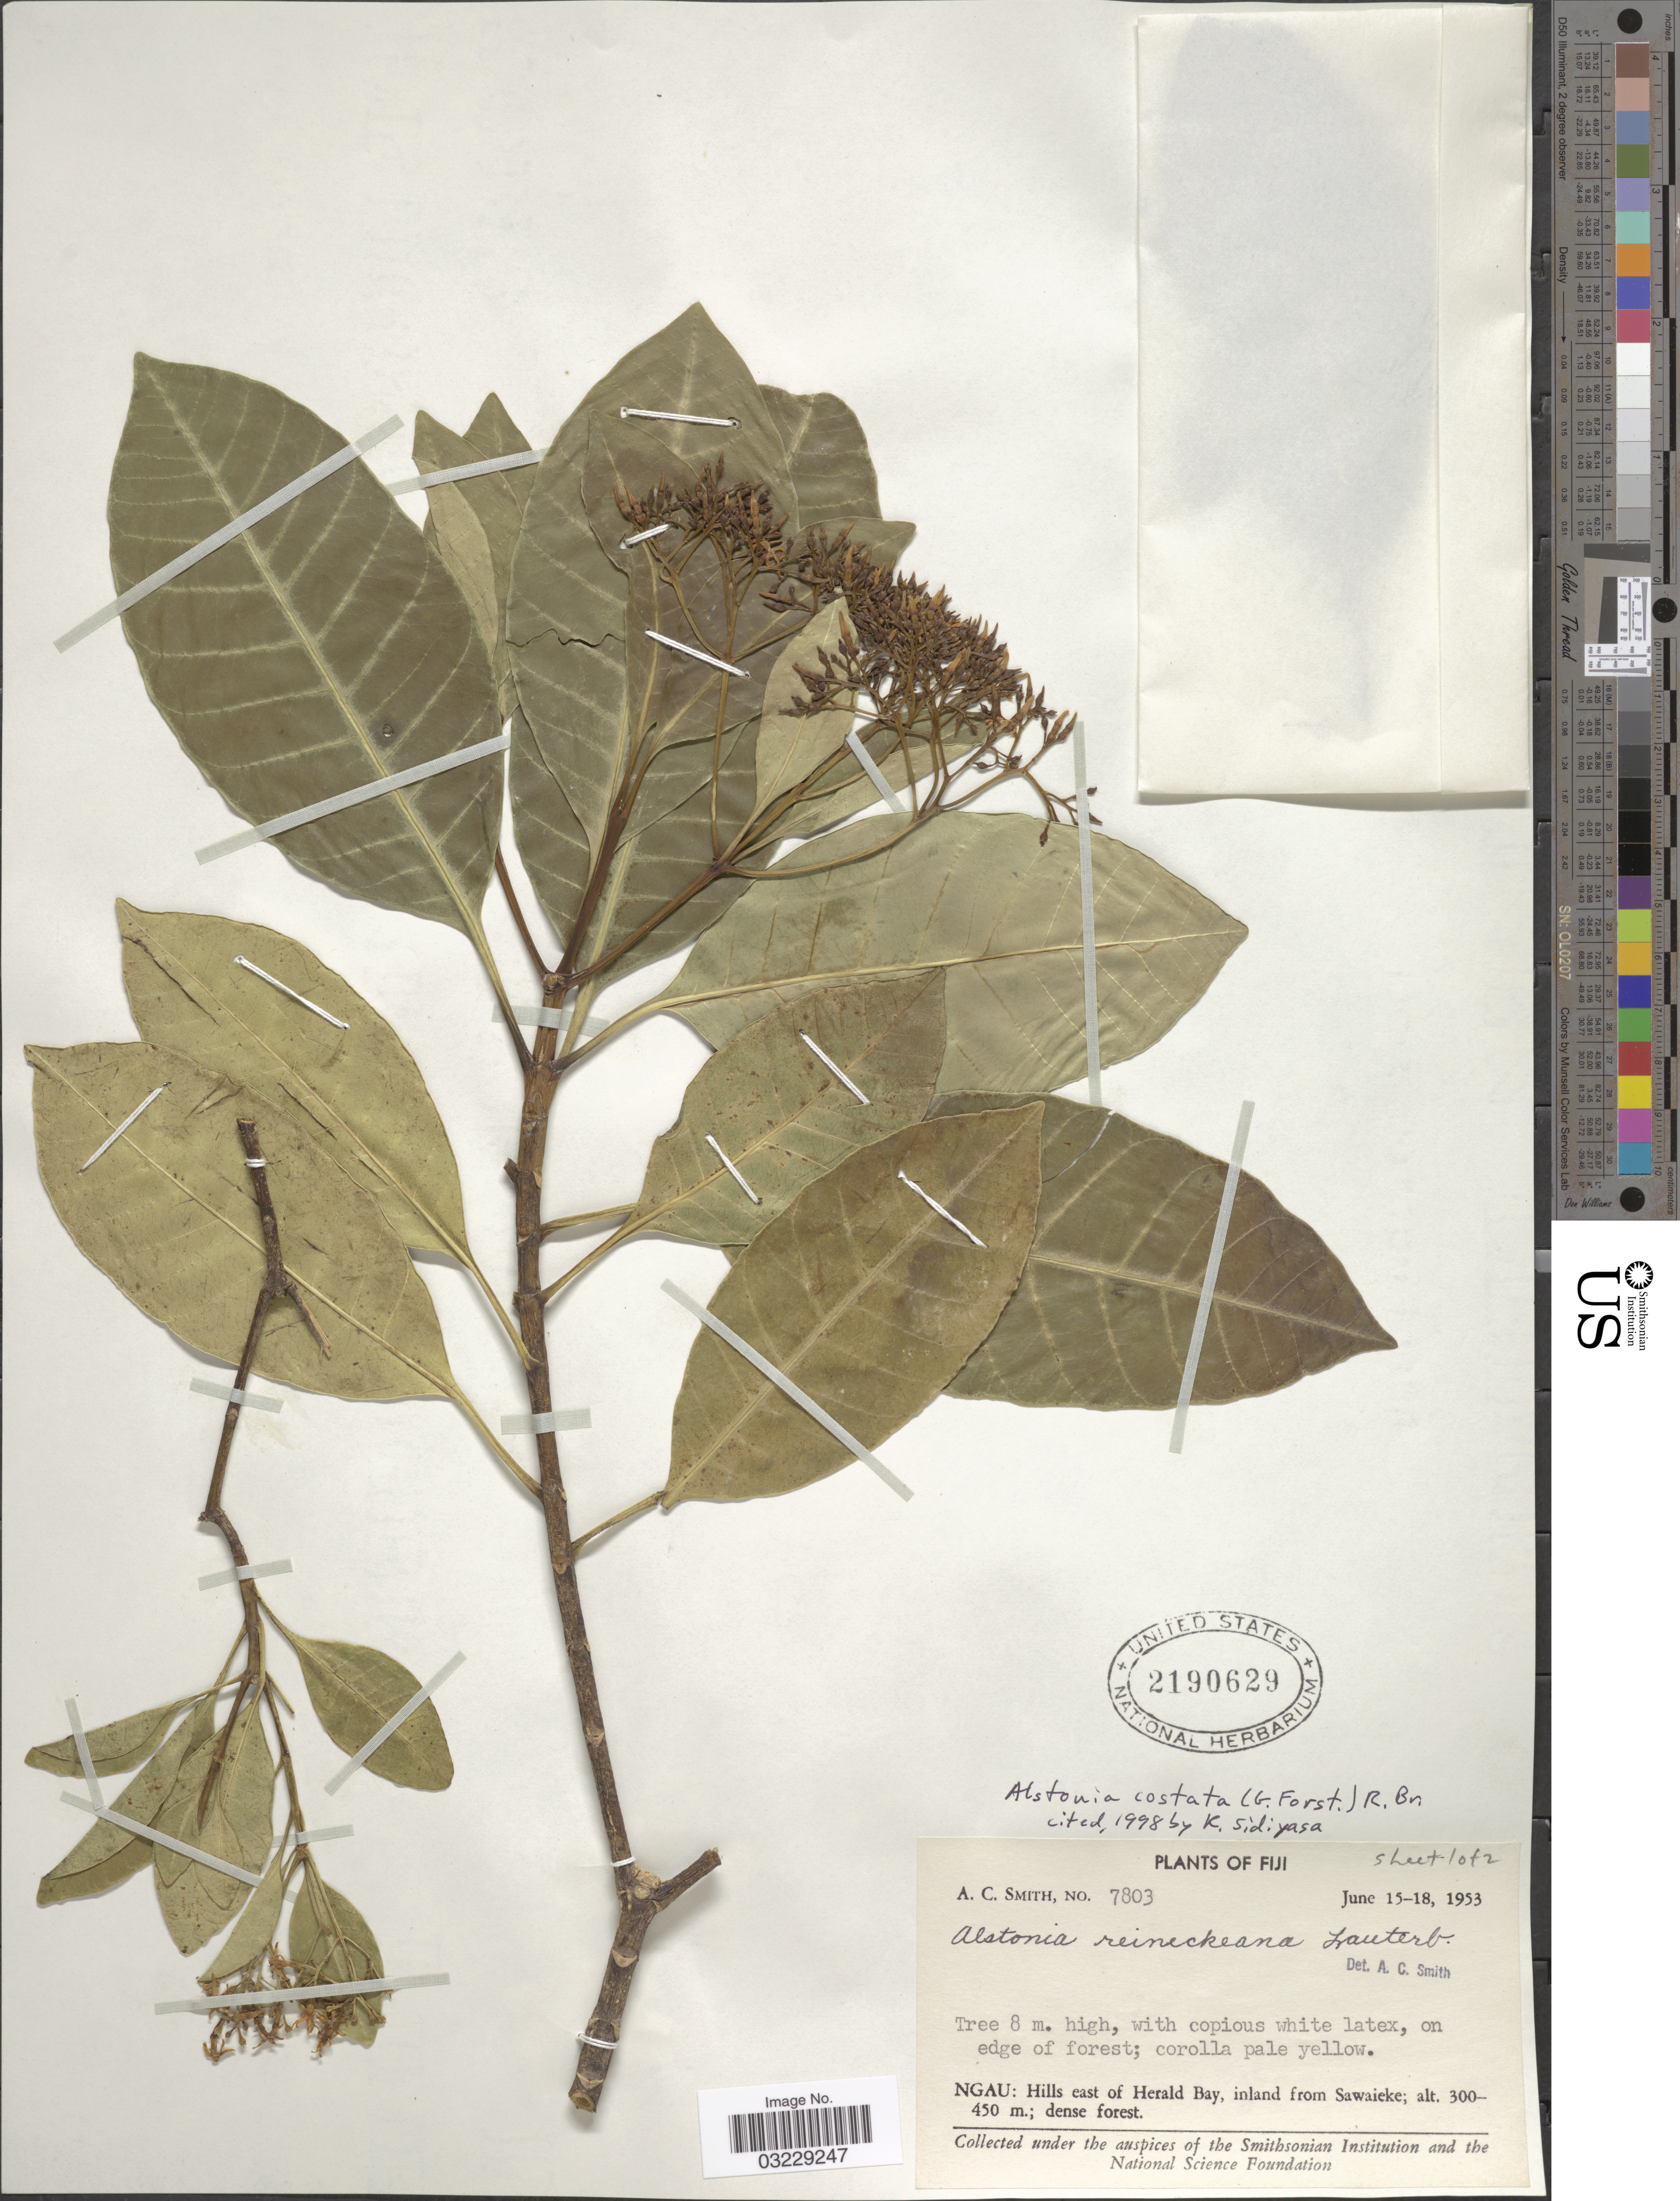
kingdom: Plantae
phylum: Tracheophyta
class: Magnoliopsida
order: Gentianales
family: Apocynaceae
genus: Alstonia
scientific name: Alstonia sp.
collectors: A. C. Smith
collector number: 7803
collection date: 1953-06-15/1953-06-18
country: Fiji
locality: Ngau: Hills east of Herald Bay, inland from Sawaieke.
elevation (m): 300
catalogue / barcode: US 2190629